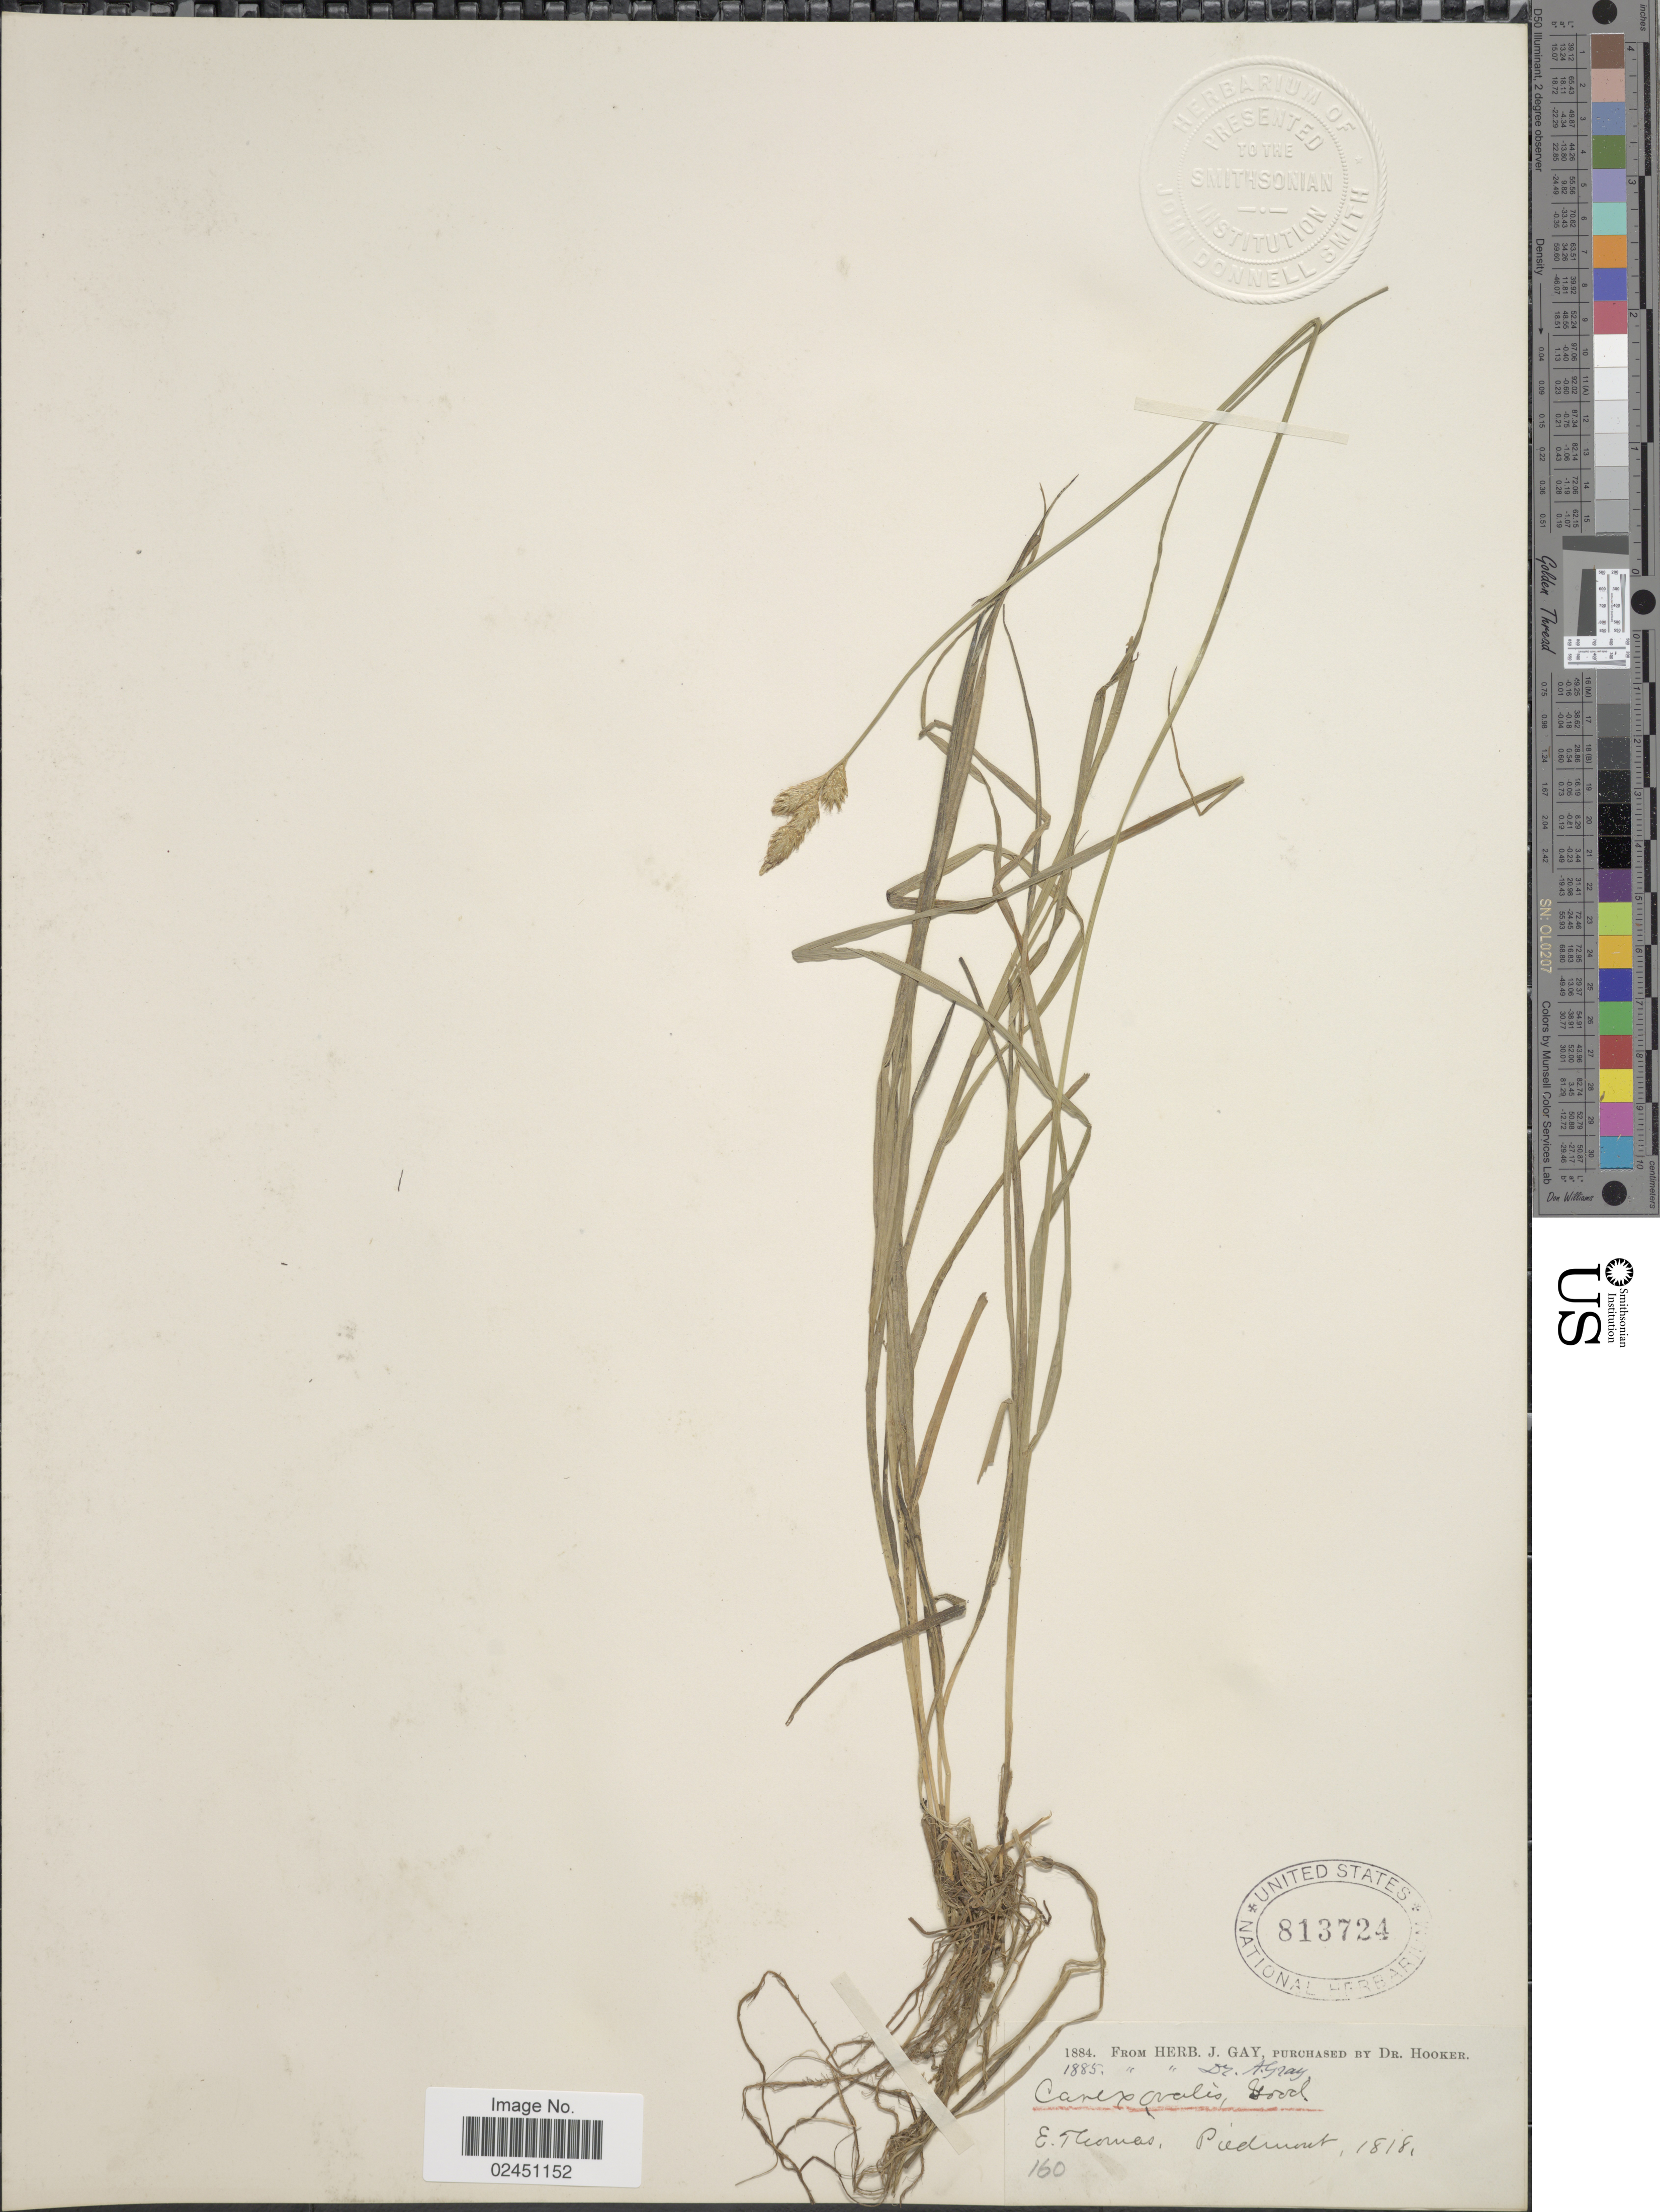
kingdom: Plantae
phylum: Tracheophyta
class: Liliopsida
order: Poales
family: Cyperaceae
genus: Carex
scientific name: Carex leporina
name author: L.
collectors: E. Thomas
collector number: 160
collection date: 1818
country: Italy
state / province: Piedmont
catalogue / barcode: US 813724